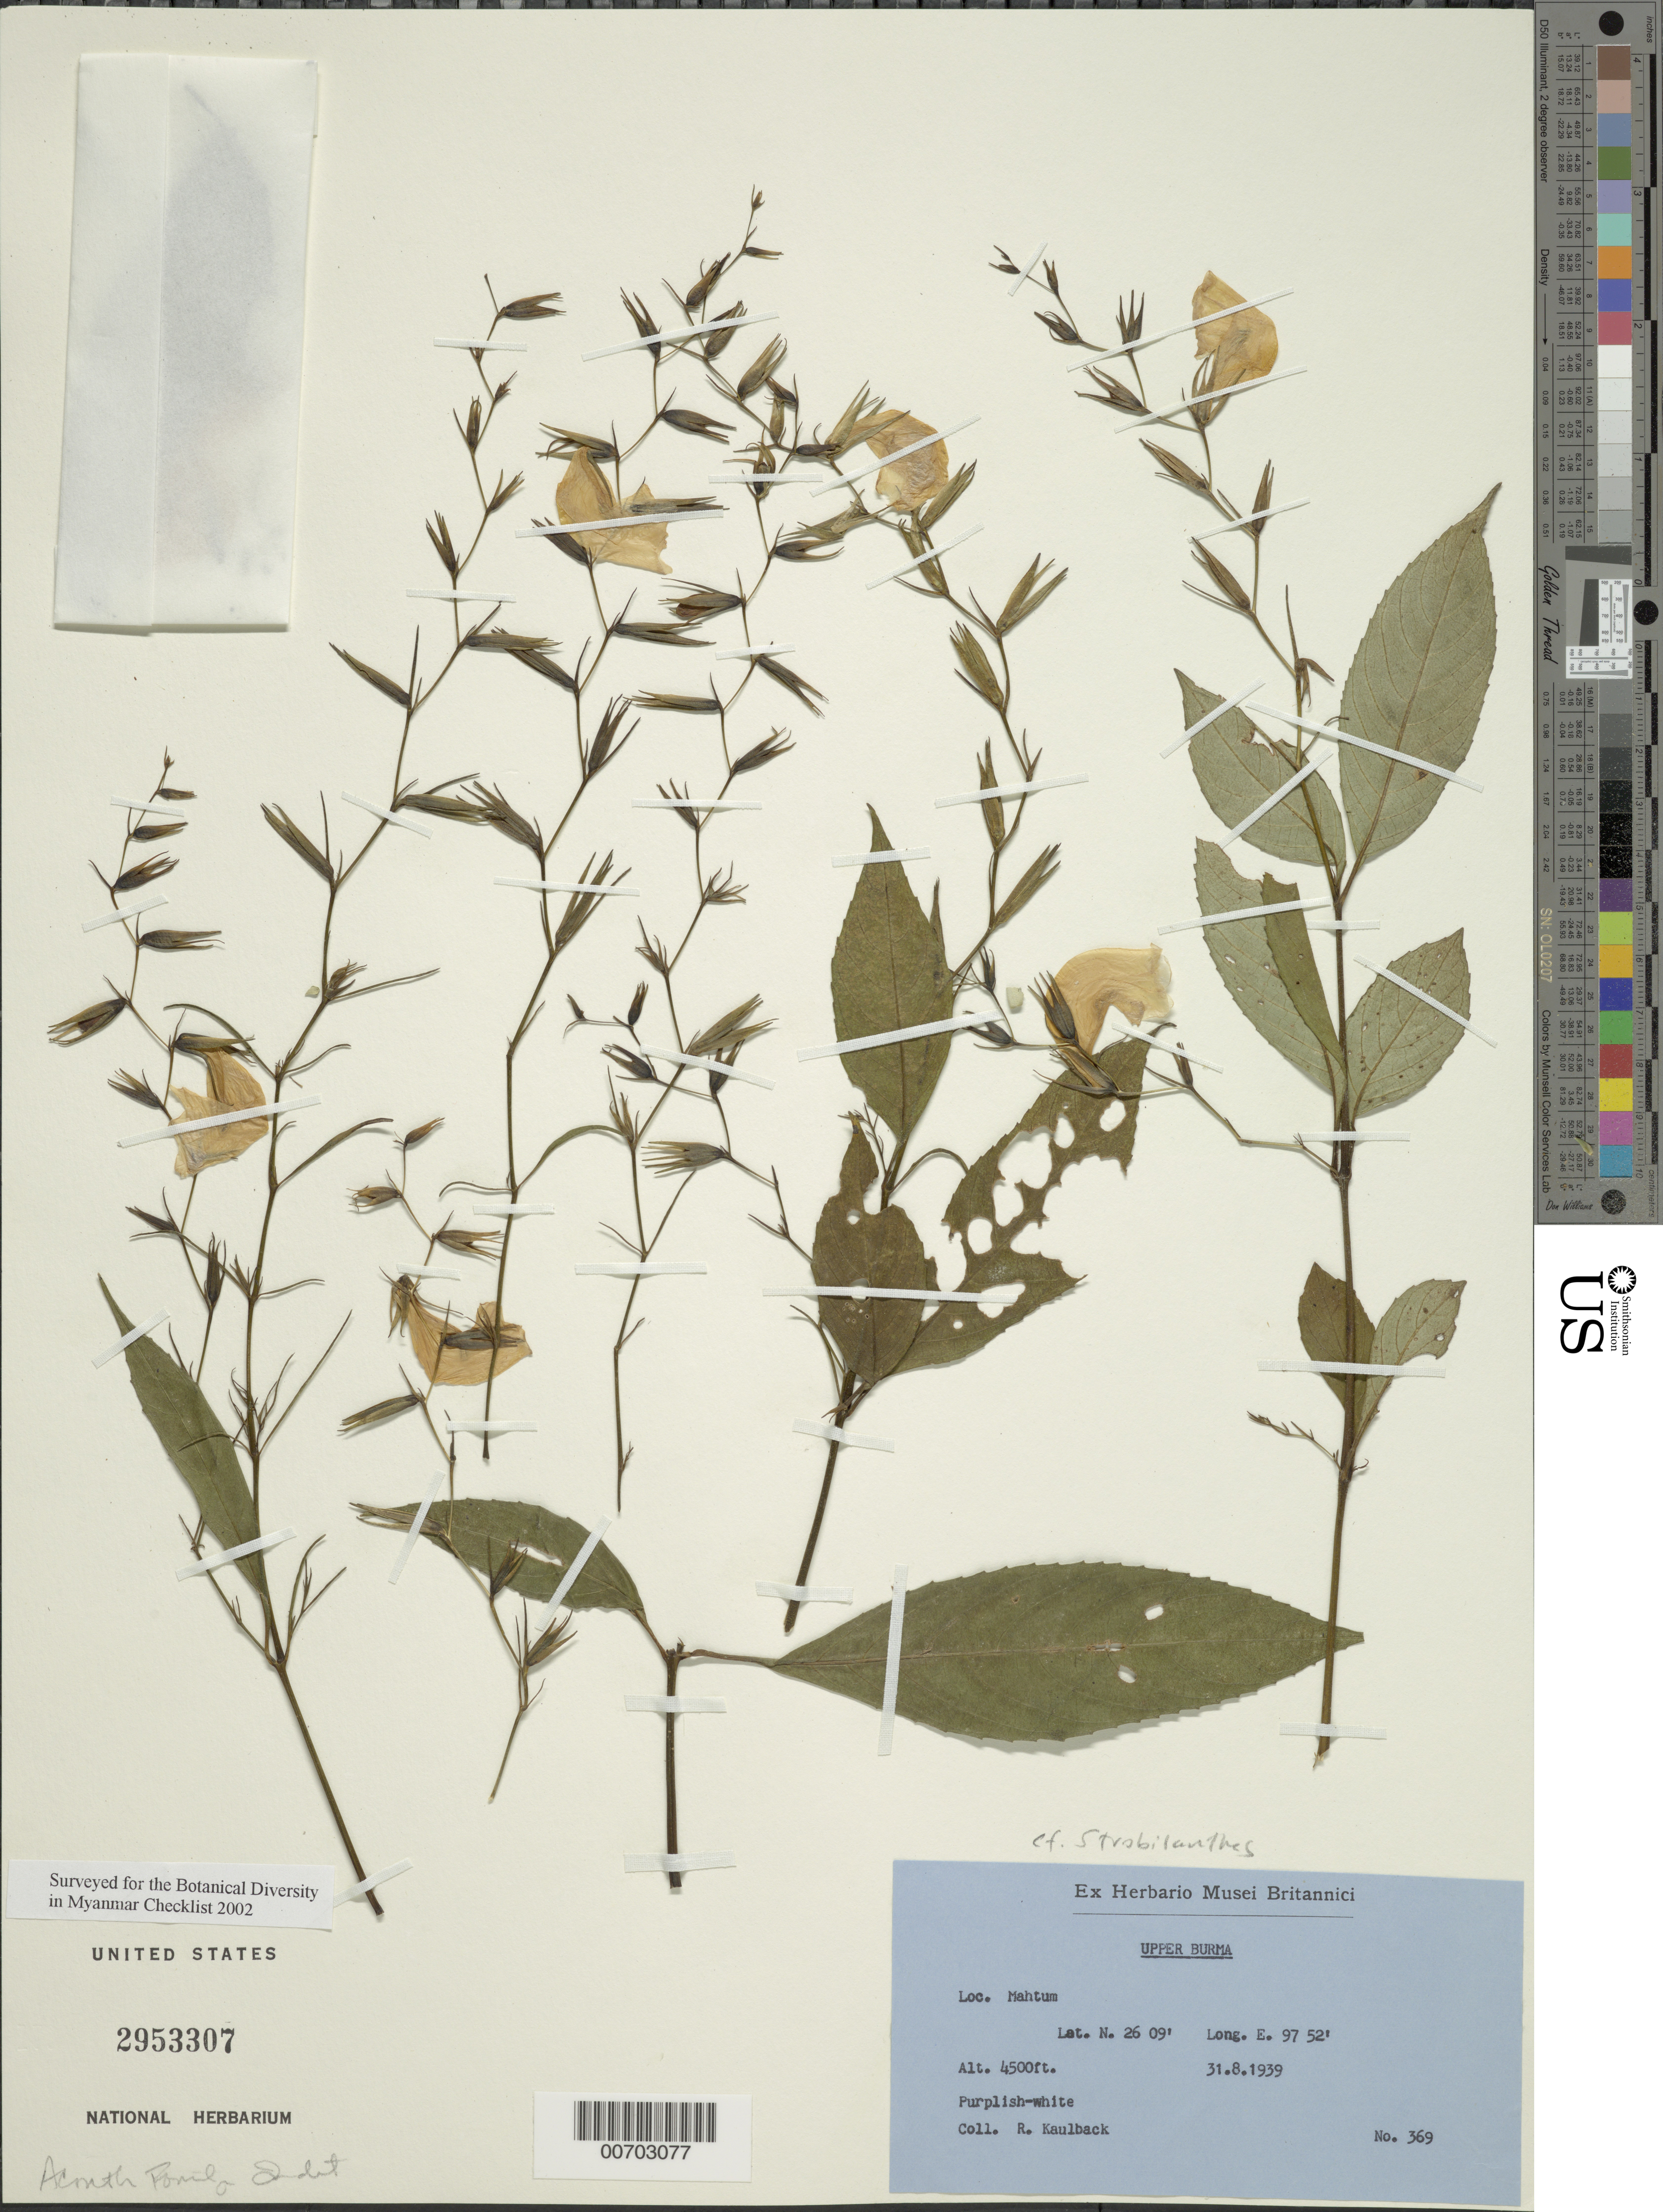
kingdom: Plantae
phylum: Tracheophyta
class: Magnoliopsida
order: Lamiales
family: Acanthaceae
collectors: Kaulback, R.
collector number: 369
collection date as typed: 31 Aug 1939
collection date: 1939-08-31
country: Myanmar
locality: Upper Burma, Mahtum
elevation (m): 1372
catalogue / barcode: US 2953307